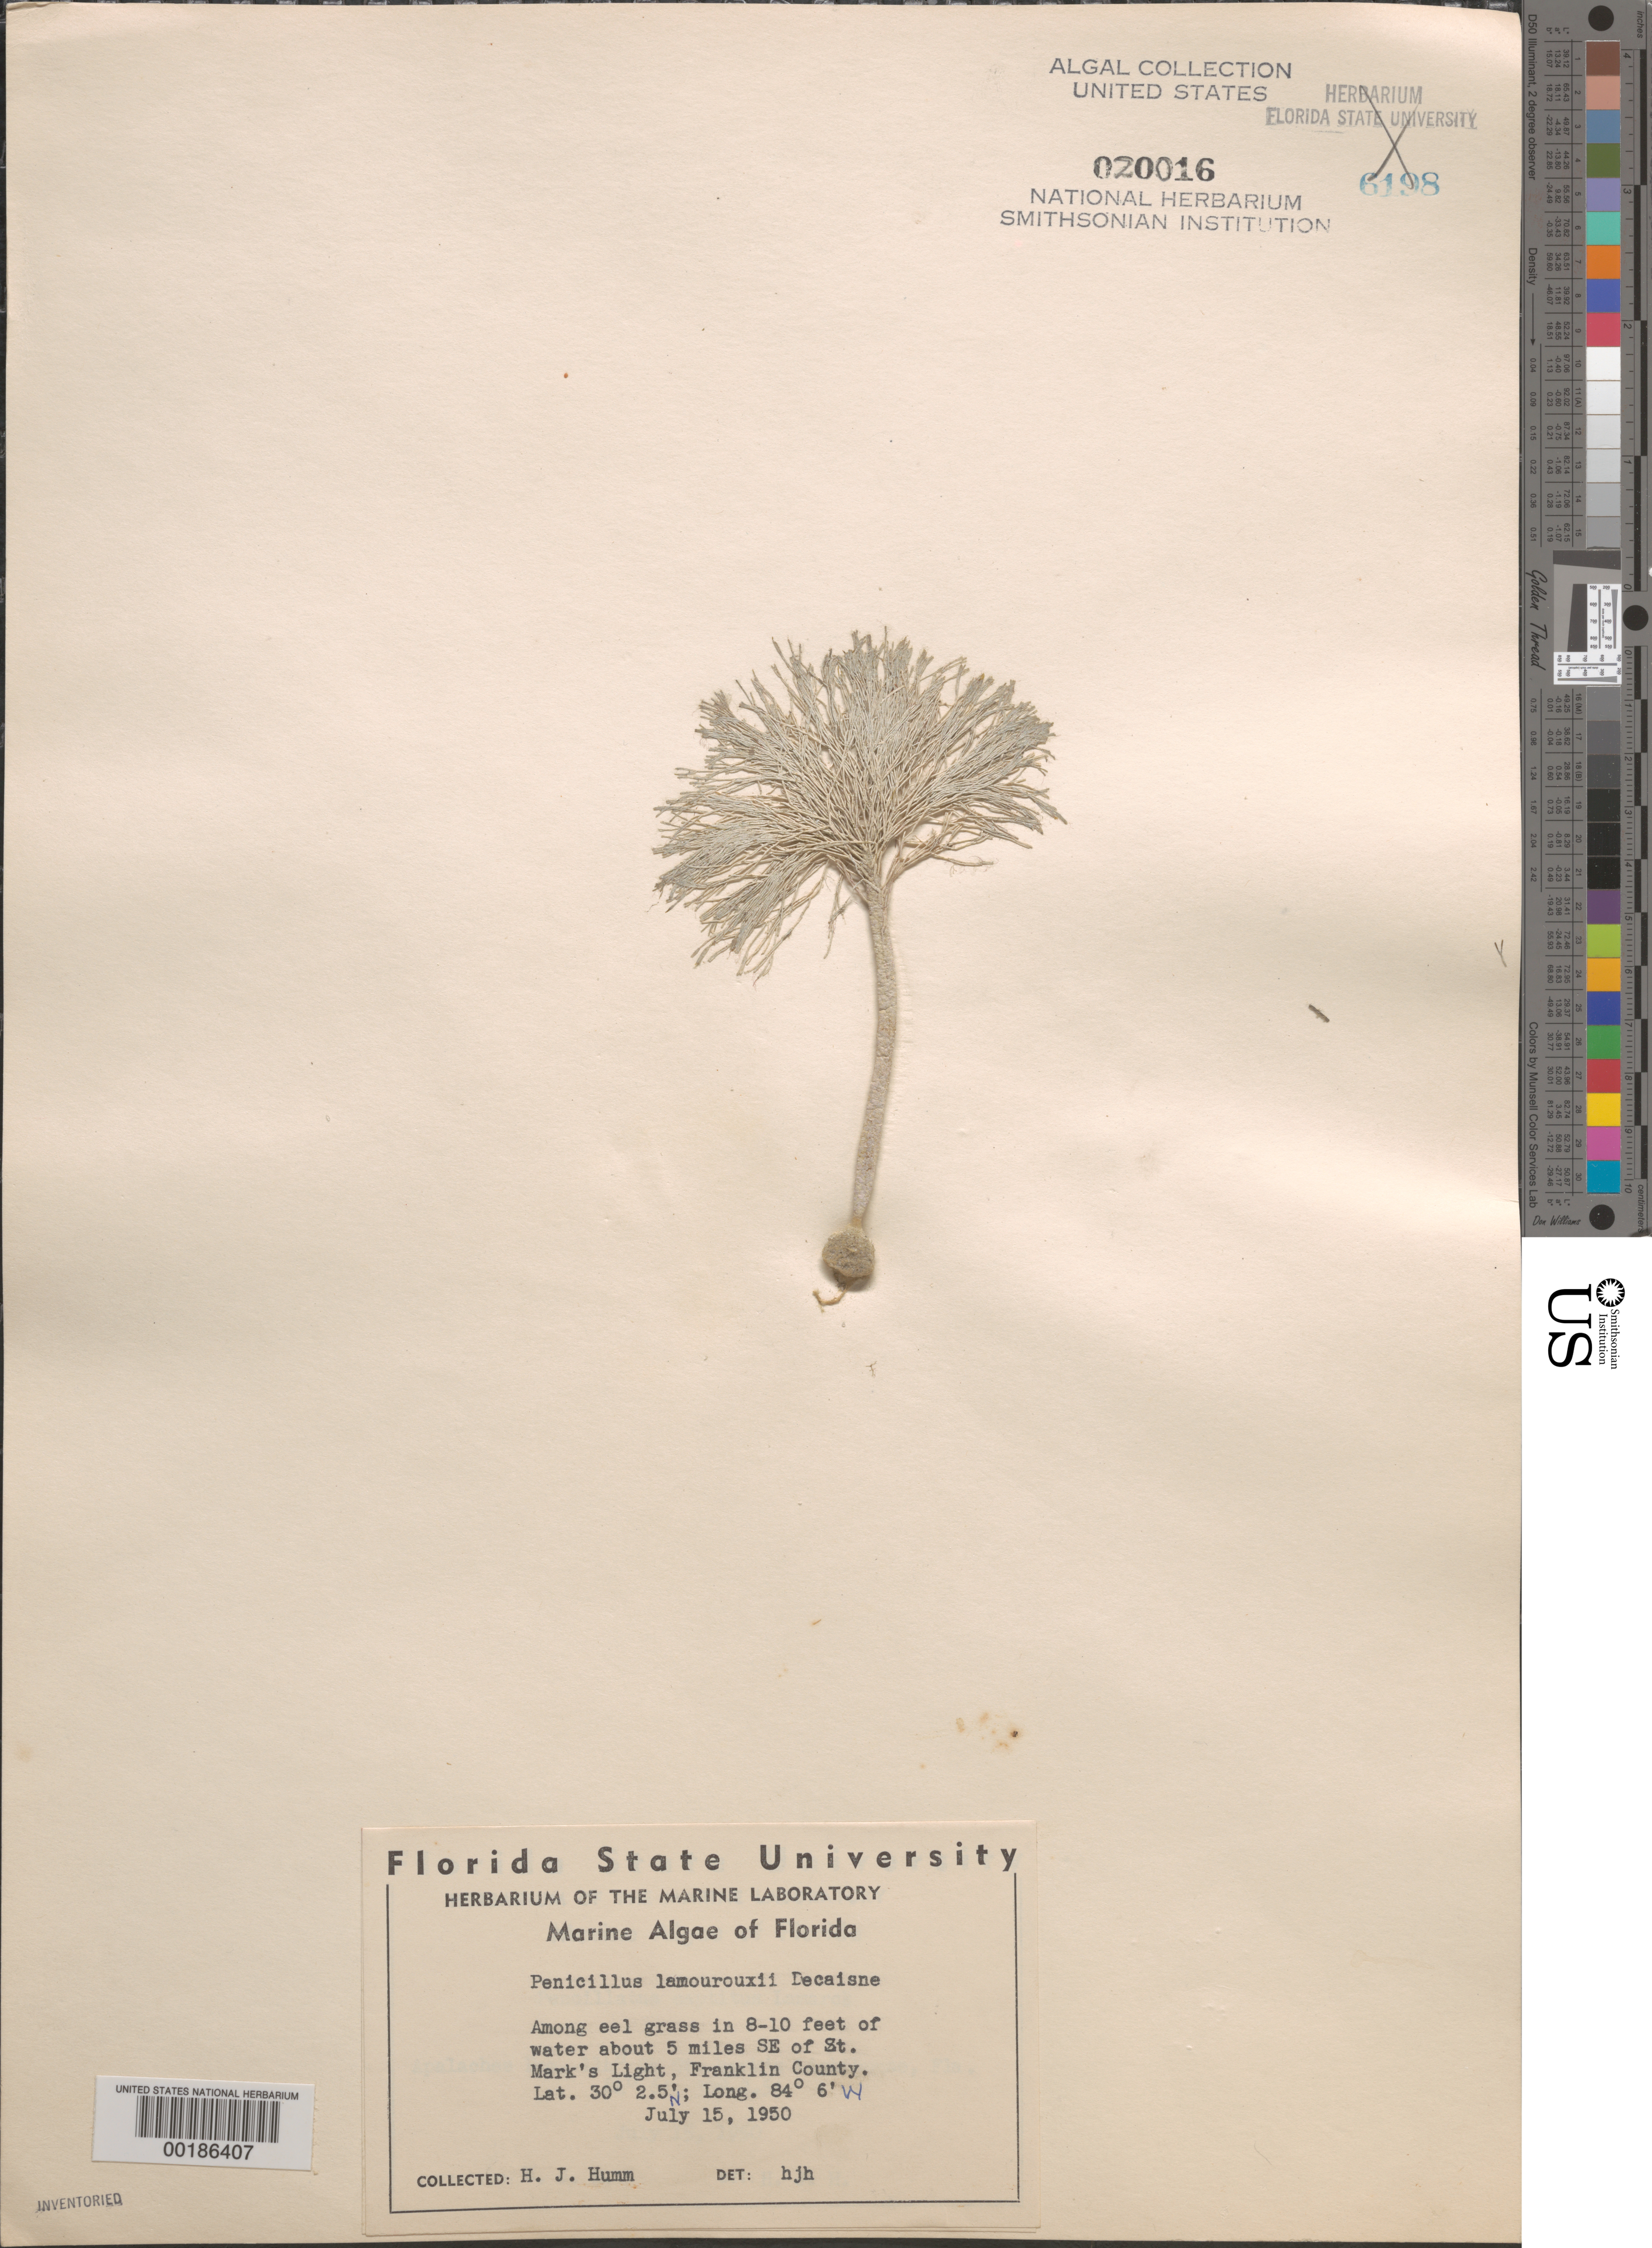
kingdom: Plantae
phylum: Chlorophyta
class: Ulvophyceae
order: Bryopsidales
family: Udoteaceae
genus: Penicillus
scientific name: Penicillus lamourouxii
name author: Decne.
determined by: Humm, Harold J.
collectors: H. J. Humm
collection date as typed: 15 Jul 1950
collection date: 1950-07-15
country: United States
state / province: Florida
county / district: Franklin County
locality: Ca. 5 miles southeast of St. Marks Light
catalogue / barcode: US 20016